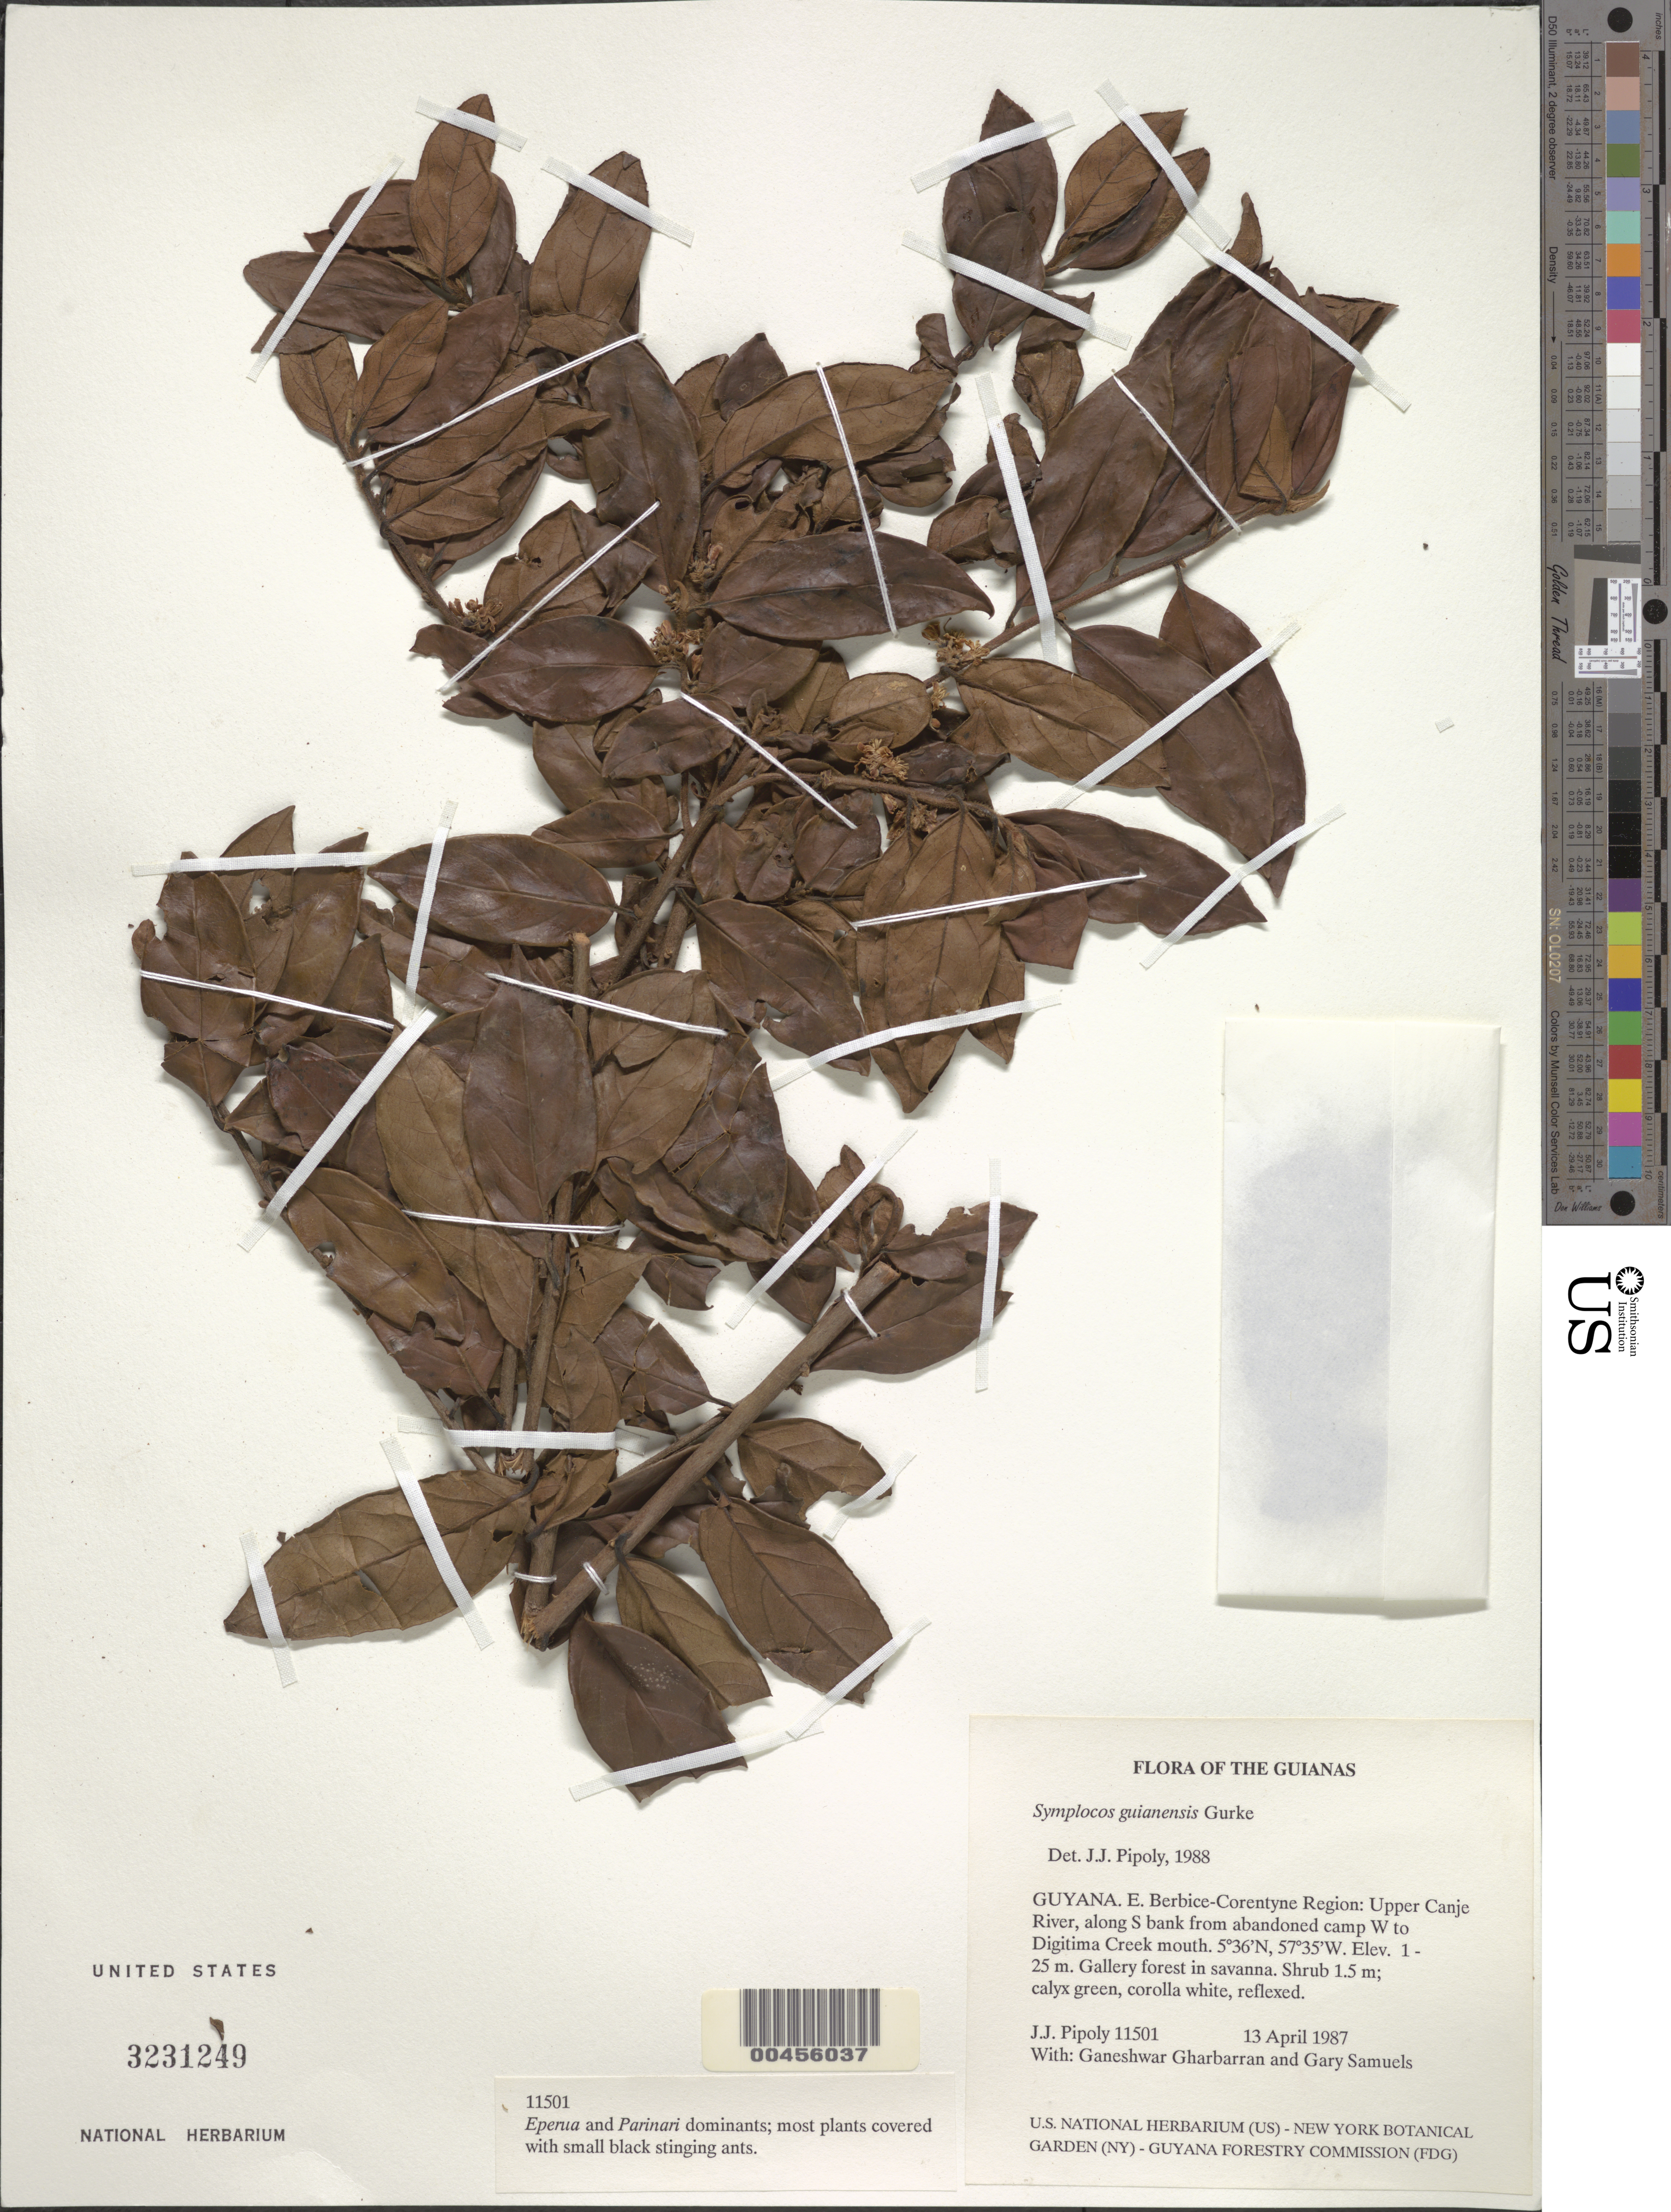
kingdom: Plantae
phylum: Tracheophyta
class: Magnoliopsida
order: Ericales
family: Symplocaceae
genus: Symplocos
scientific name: Symplocos guianensis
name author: (Aubl.) Gürke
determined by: Pipoly, J. J., III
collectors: J. J. Pipoly, G. Gharbarran & G. Samuels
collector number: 11501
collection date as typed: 13 April 1987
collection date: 1987-04-13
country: Guyana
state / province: E. Berbice-Corentyne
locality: Upper Canje River, S bank from abandoned Amerindian logging camp W to Digitima Cr. mouth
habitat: Gallery forest in savanna; Eperua and Parinari dominants, most plants covered with small, black, stinging ants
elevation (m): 1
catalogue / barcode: US 3231249